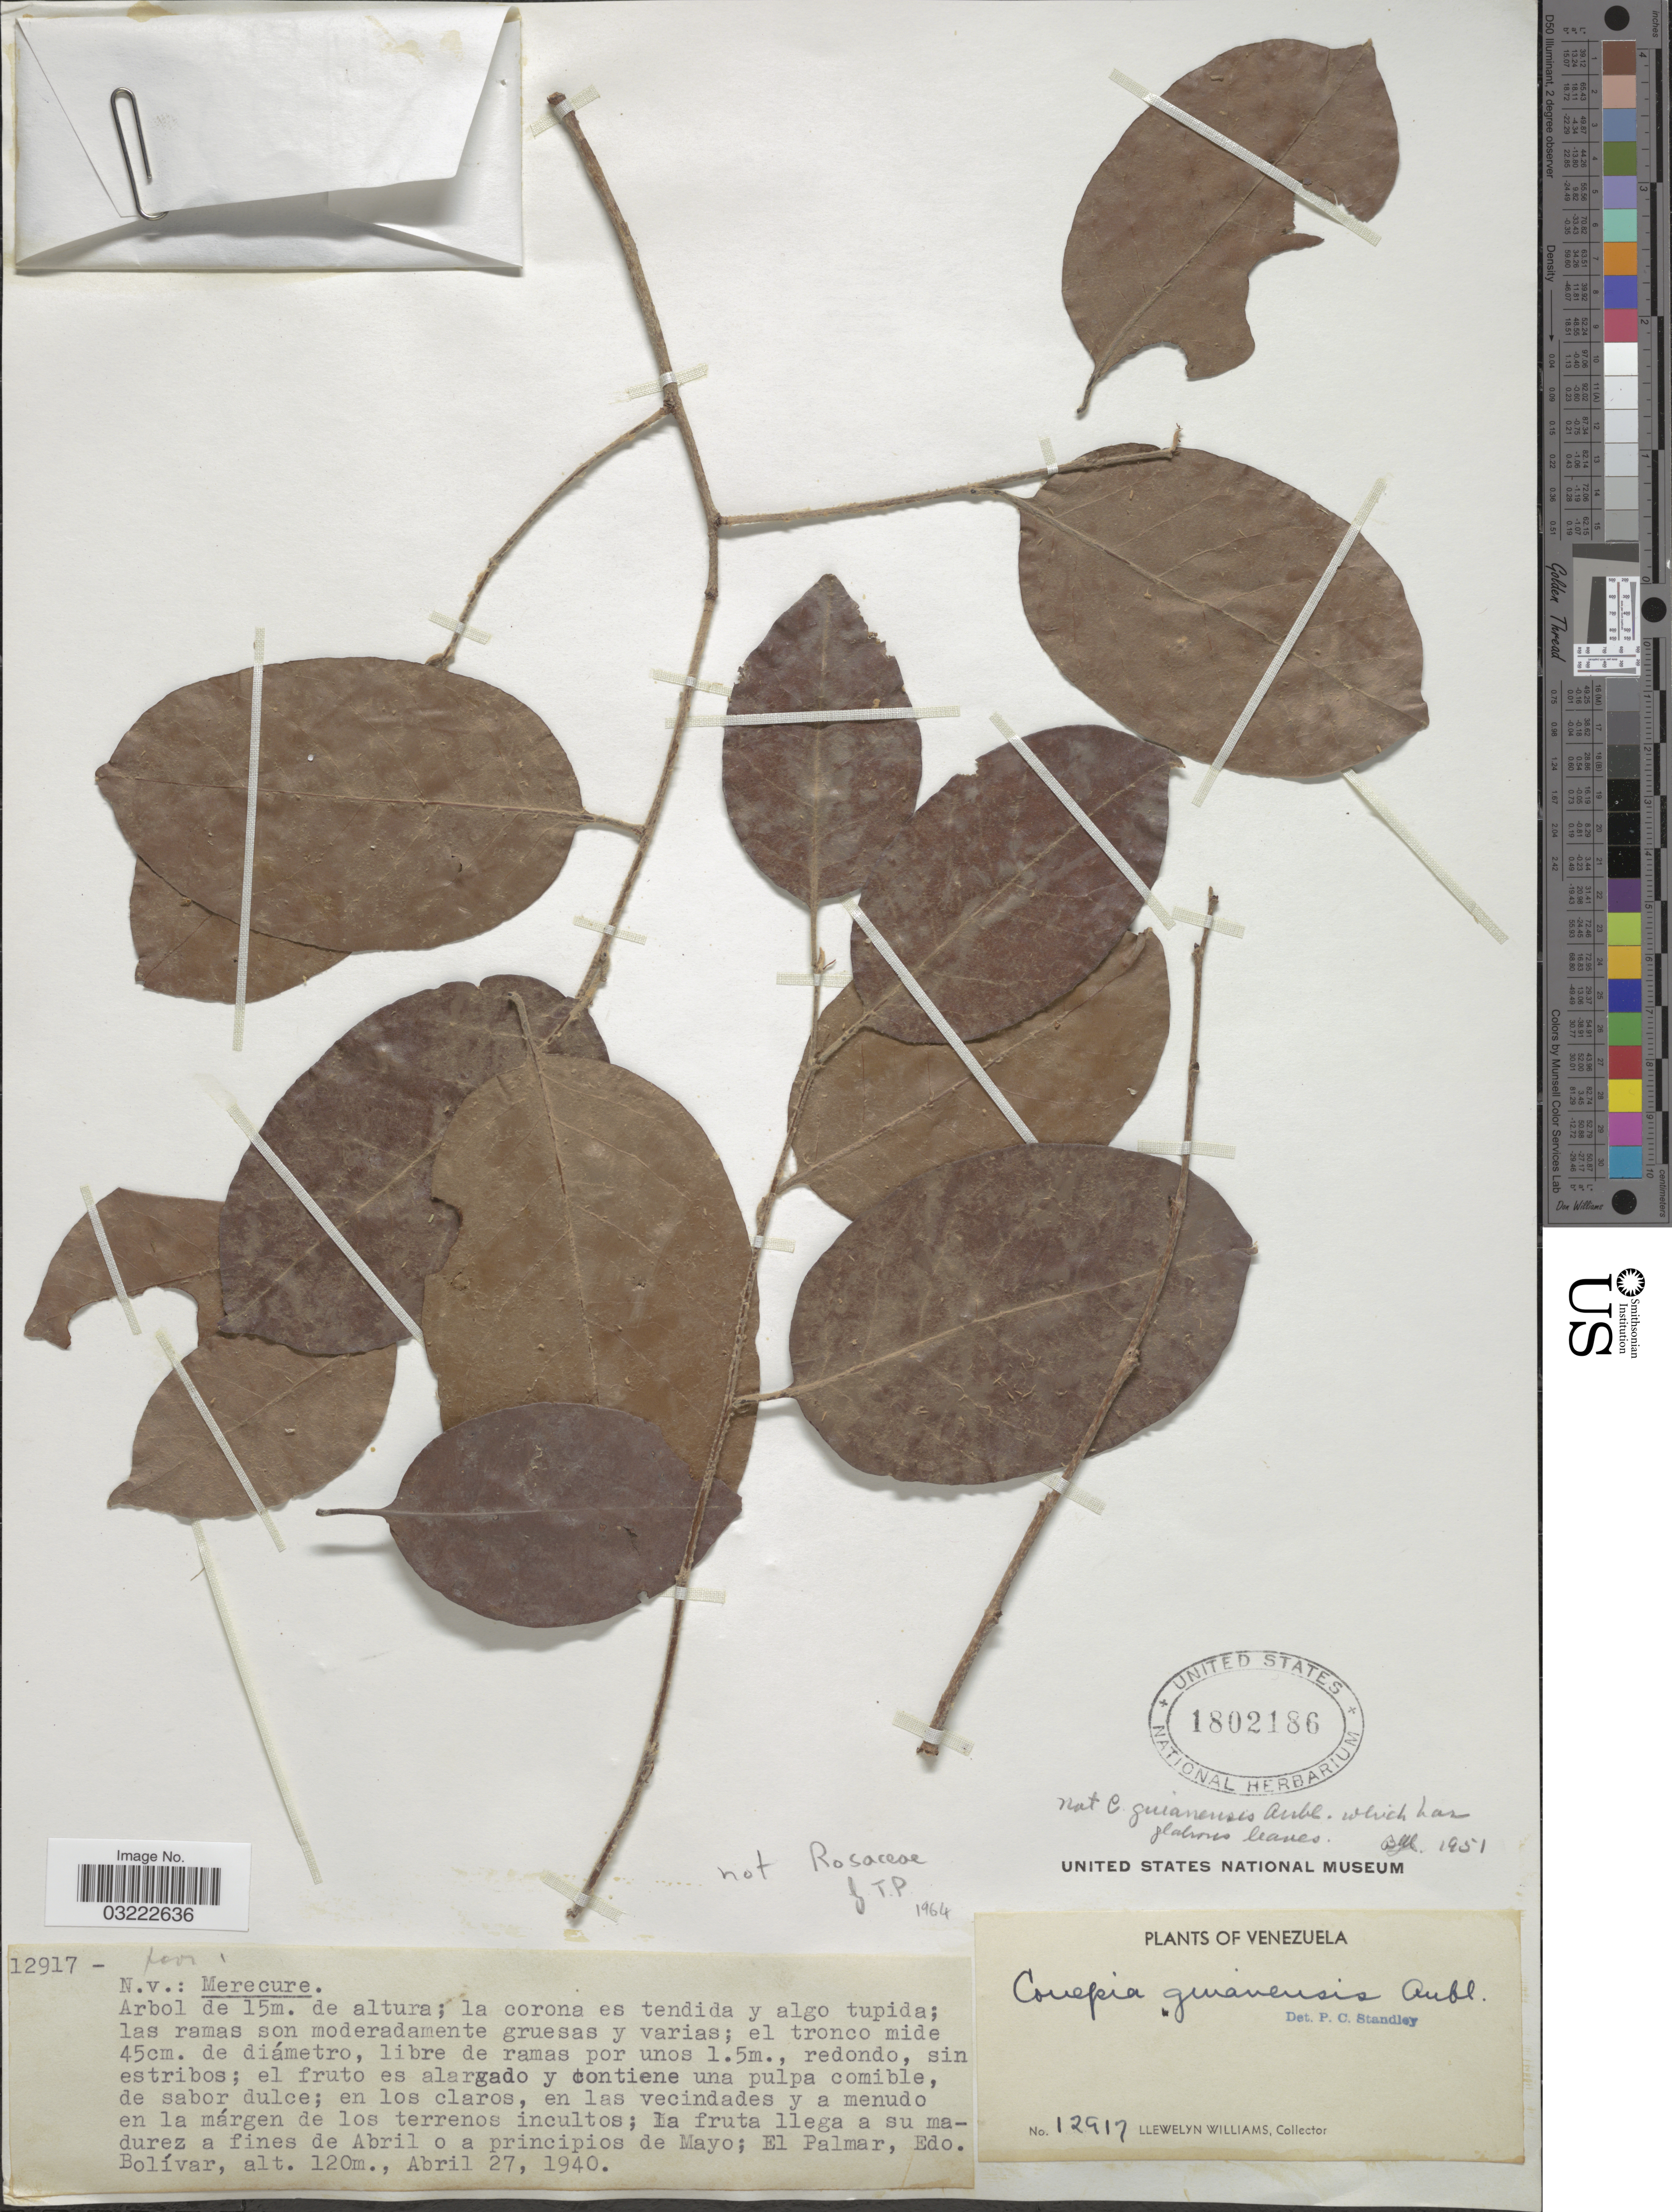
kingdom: Plantae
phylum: Tracheophyta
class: Magnoliopsida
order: Malpighiales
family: Chrysobalanaceae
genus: Moquilea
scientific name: Moquilea pyrifolia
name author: (Griseb.) R.O. Williams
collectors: Ll. Williams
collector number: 12917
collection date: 1940-04-27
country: Venezuela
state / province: Bolivar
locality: El Palmar.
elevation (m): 120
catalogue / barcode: US 1802186